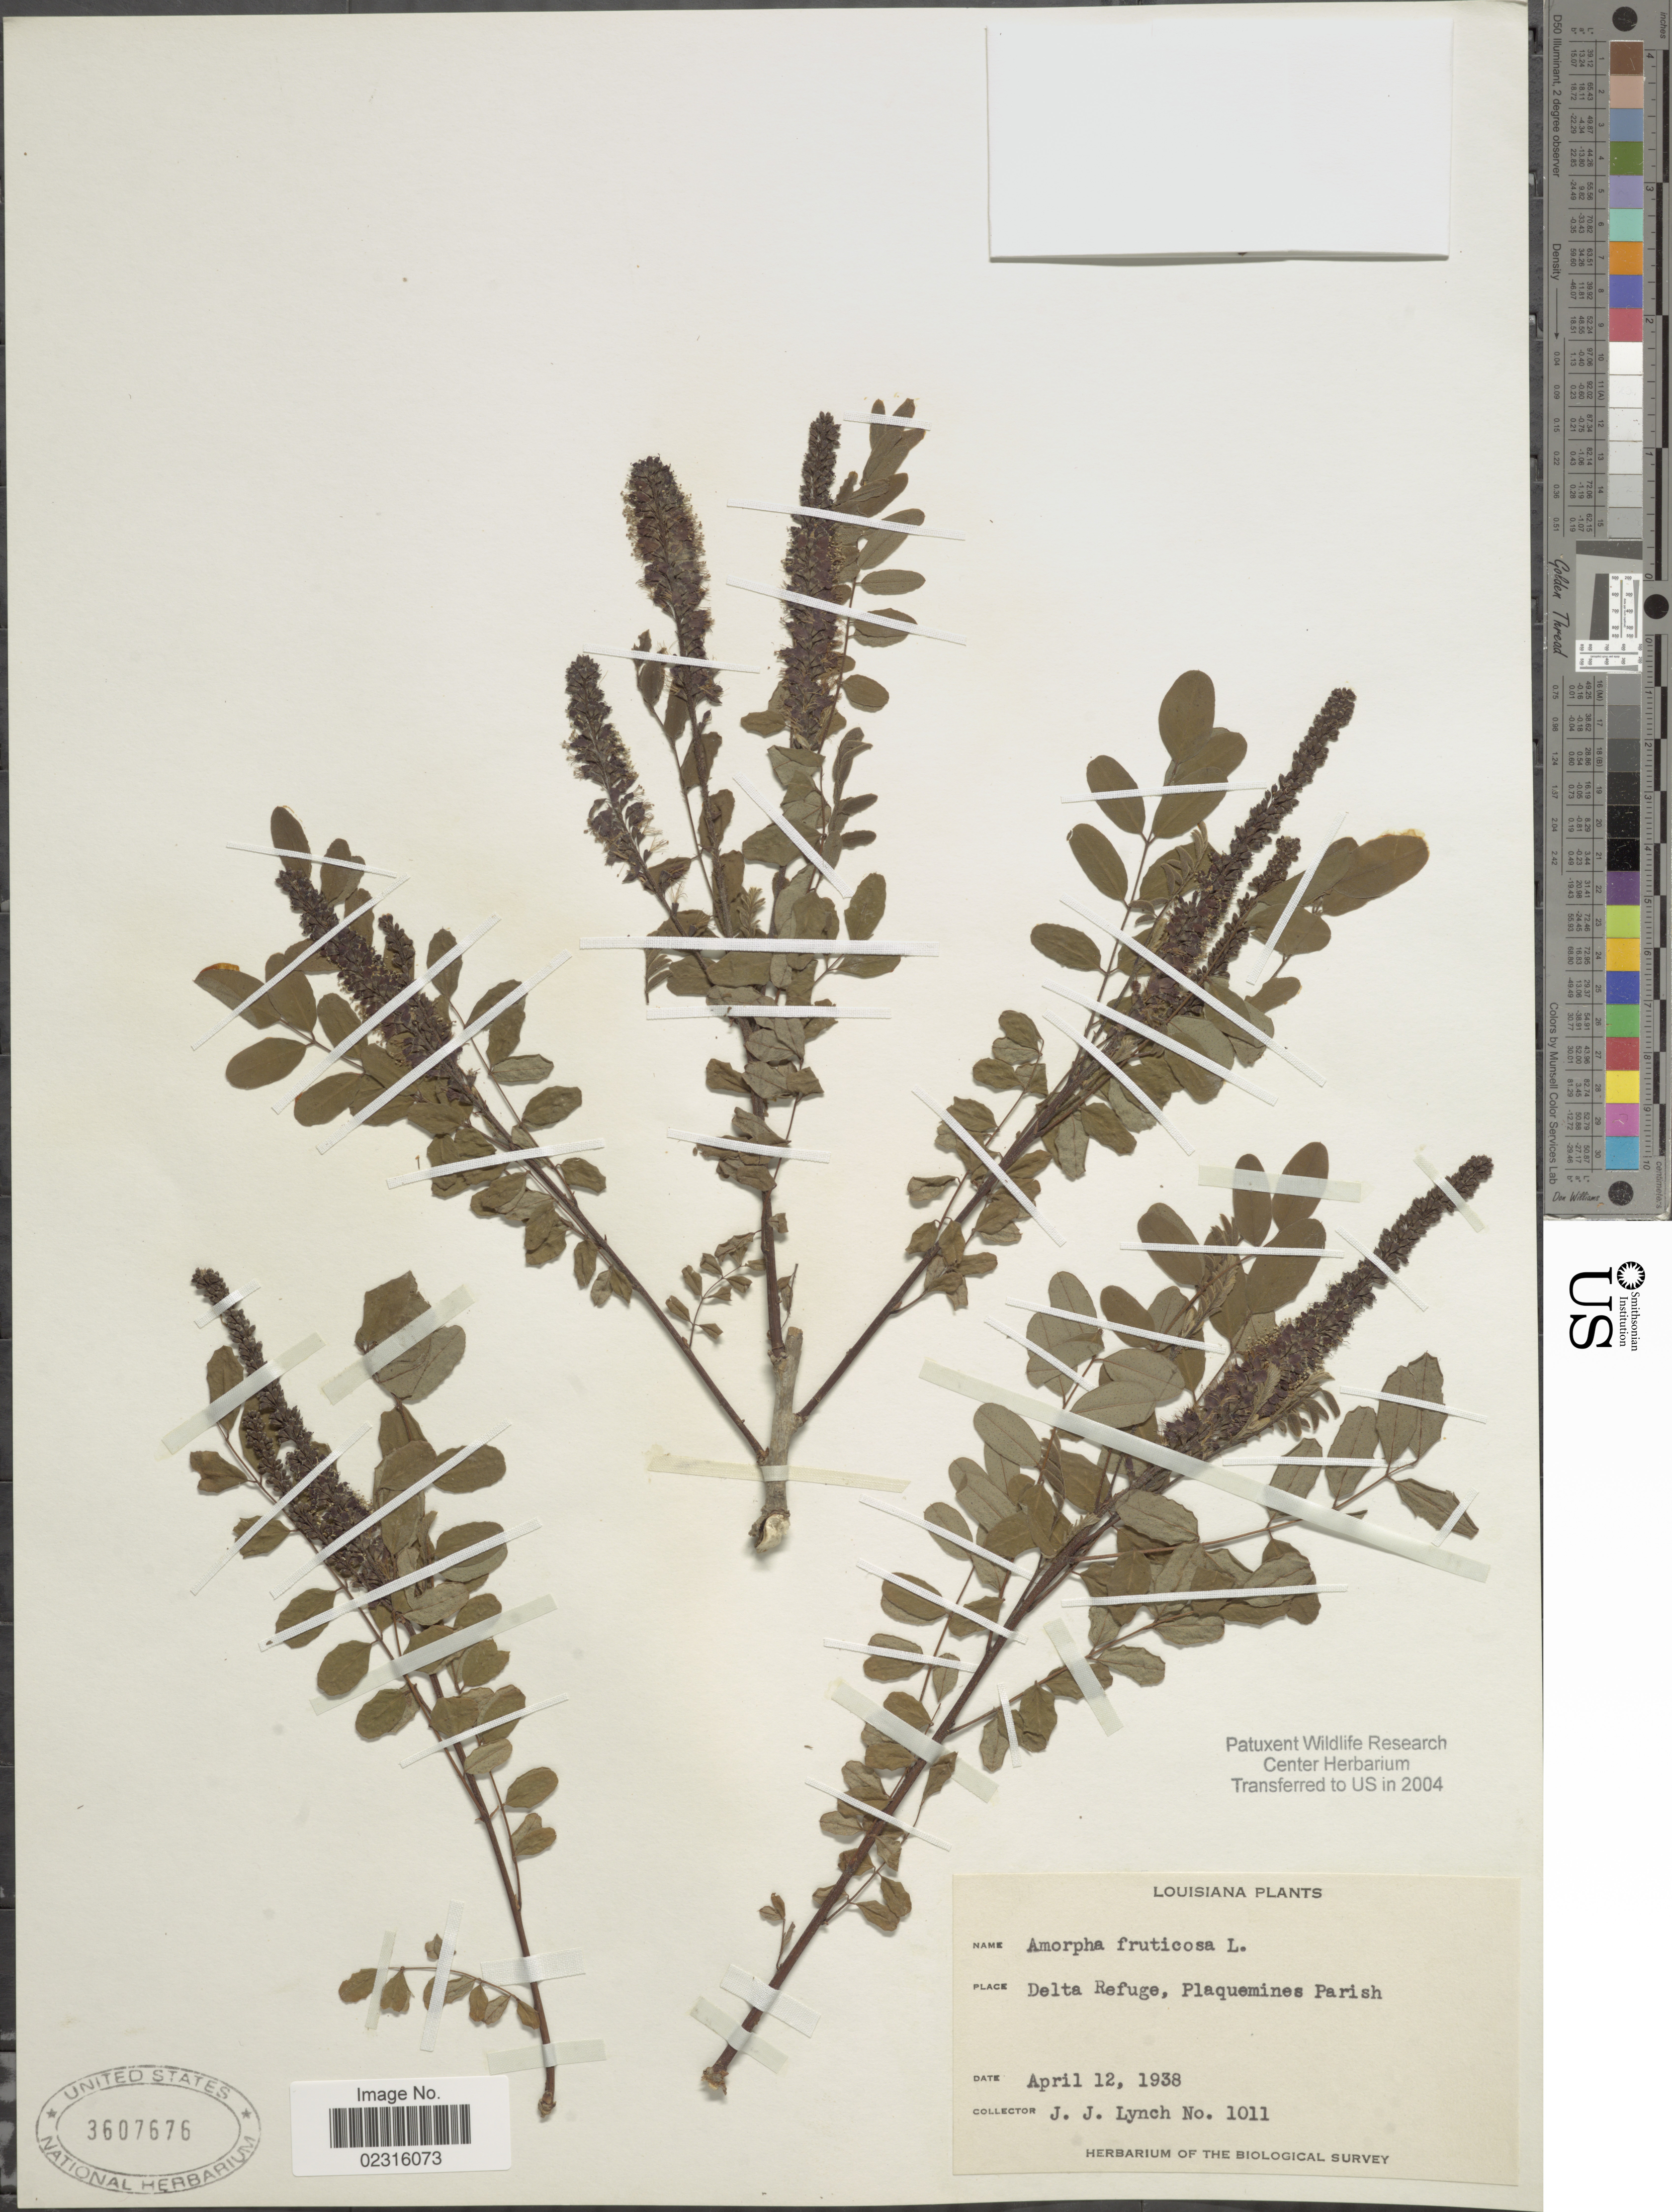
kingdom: Plantae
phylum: Tracheophyta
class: Magnoliopsida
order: Fabales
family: Fabaceae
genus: Amorpha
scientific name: Amorpha fruticosa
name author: L.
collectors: J. Lynch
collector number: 1011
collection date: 1938-04-12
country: United States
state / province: Louisiana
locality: Delta Refuge, Plaquemines Parish.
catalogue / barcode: US 3607676